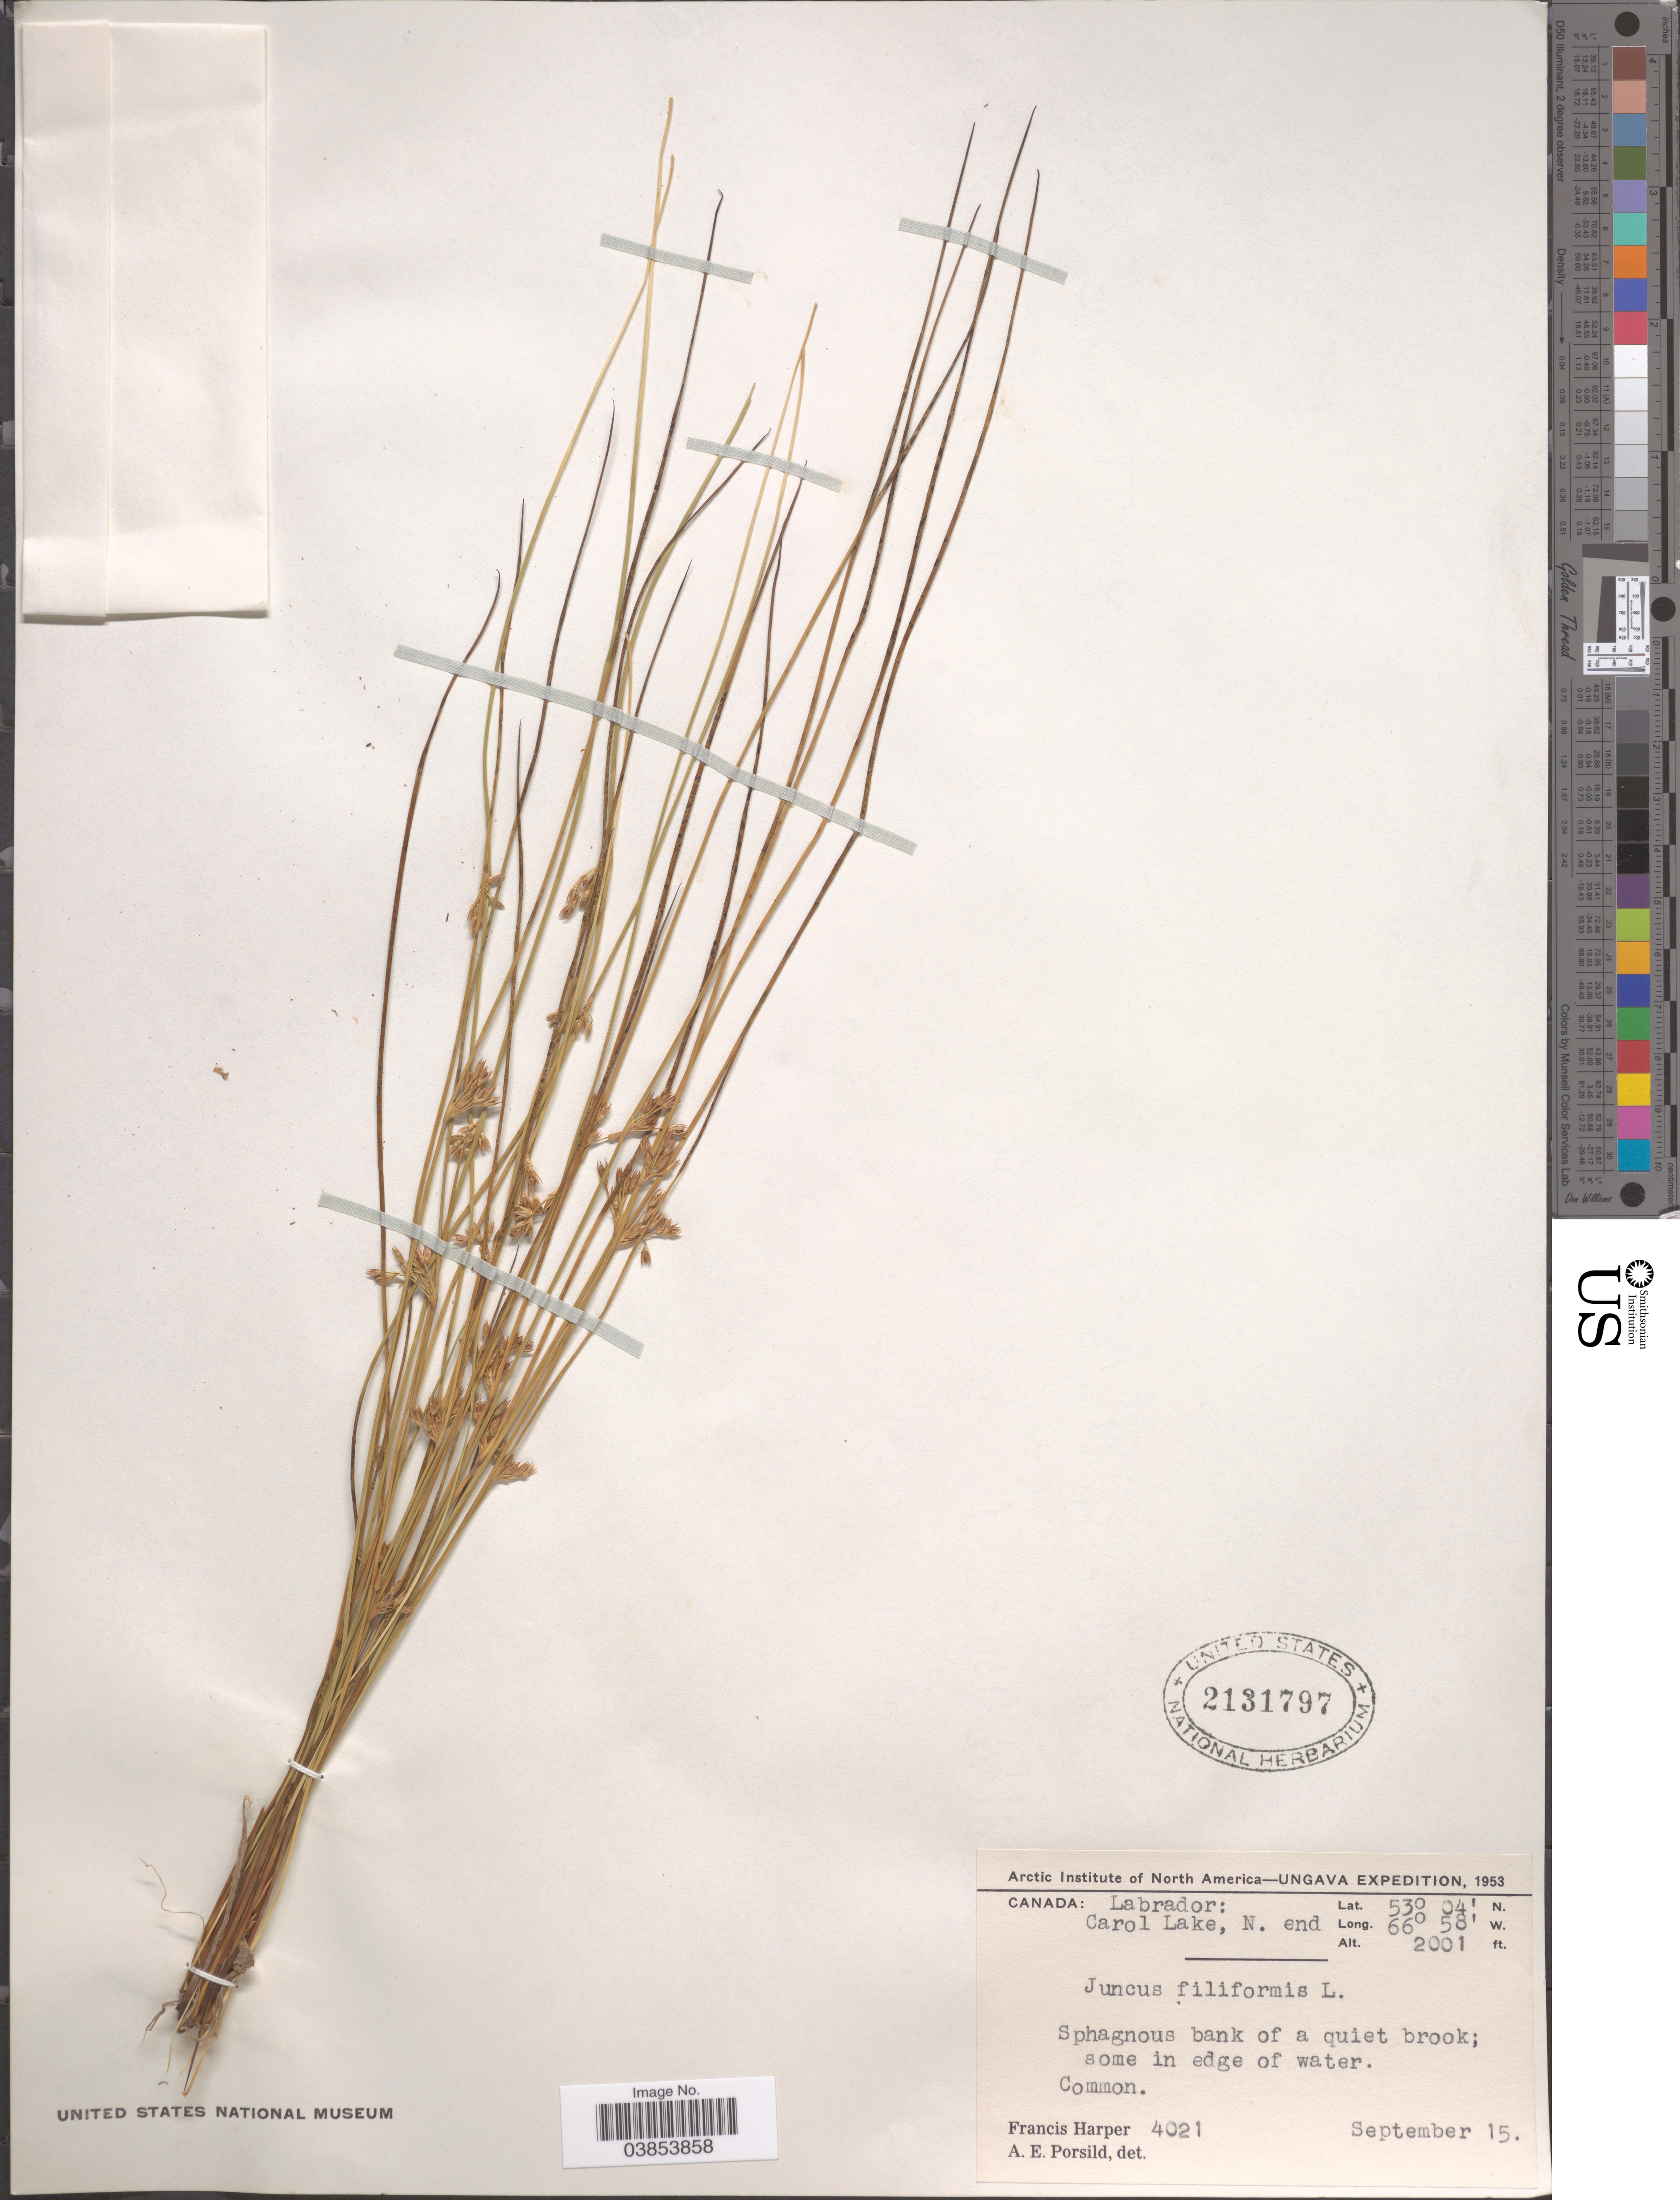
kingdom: Plantae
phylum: Tracheophyta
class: Liliopsida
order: Poales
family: Juncaceae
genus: Juncus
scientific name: Juncus filiformis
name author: L.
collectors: F. Harper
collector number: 4021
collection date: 1953-09-15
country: Canada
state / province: Newfoundland and Labrador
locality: Ungava [unsure placement] Labrador; Carol Lake, N. end.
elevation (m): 610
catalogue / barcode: US 2131797